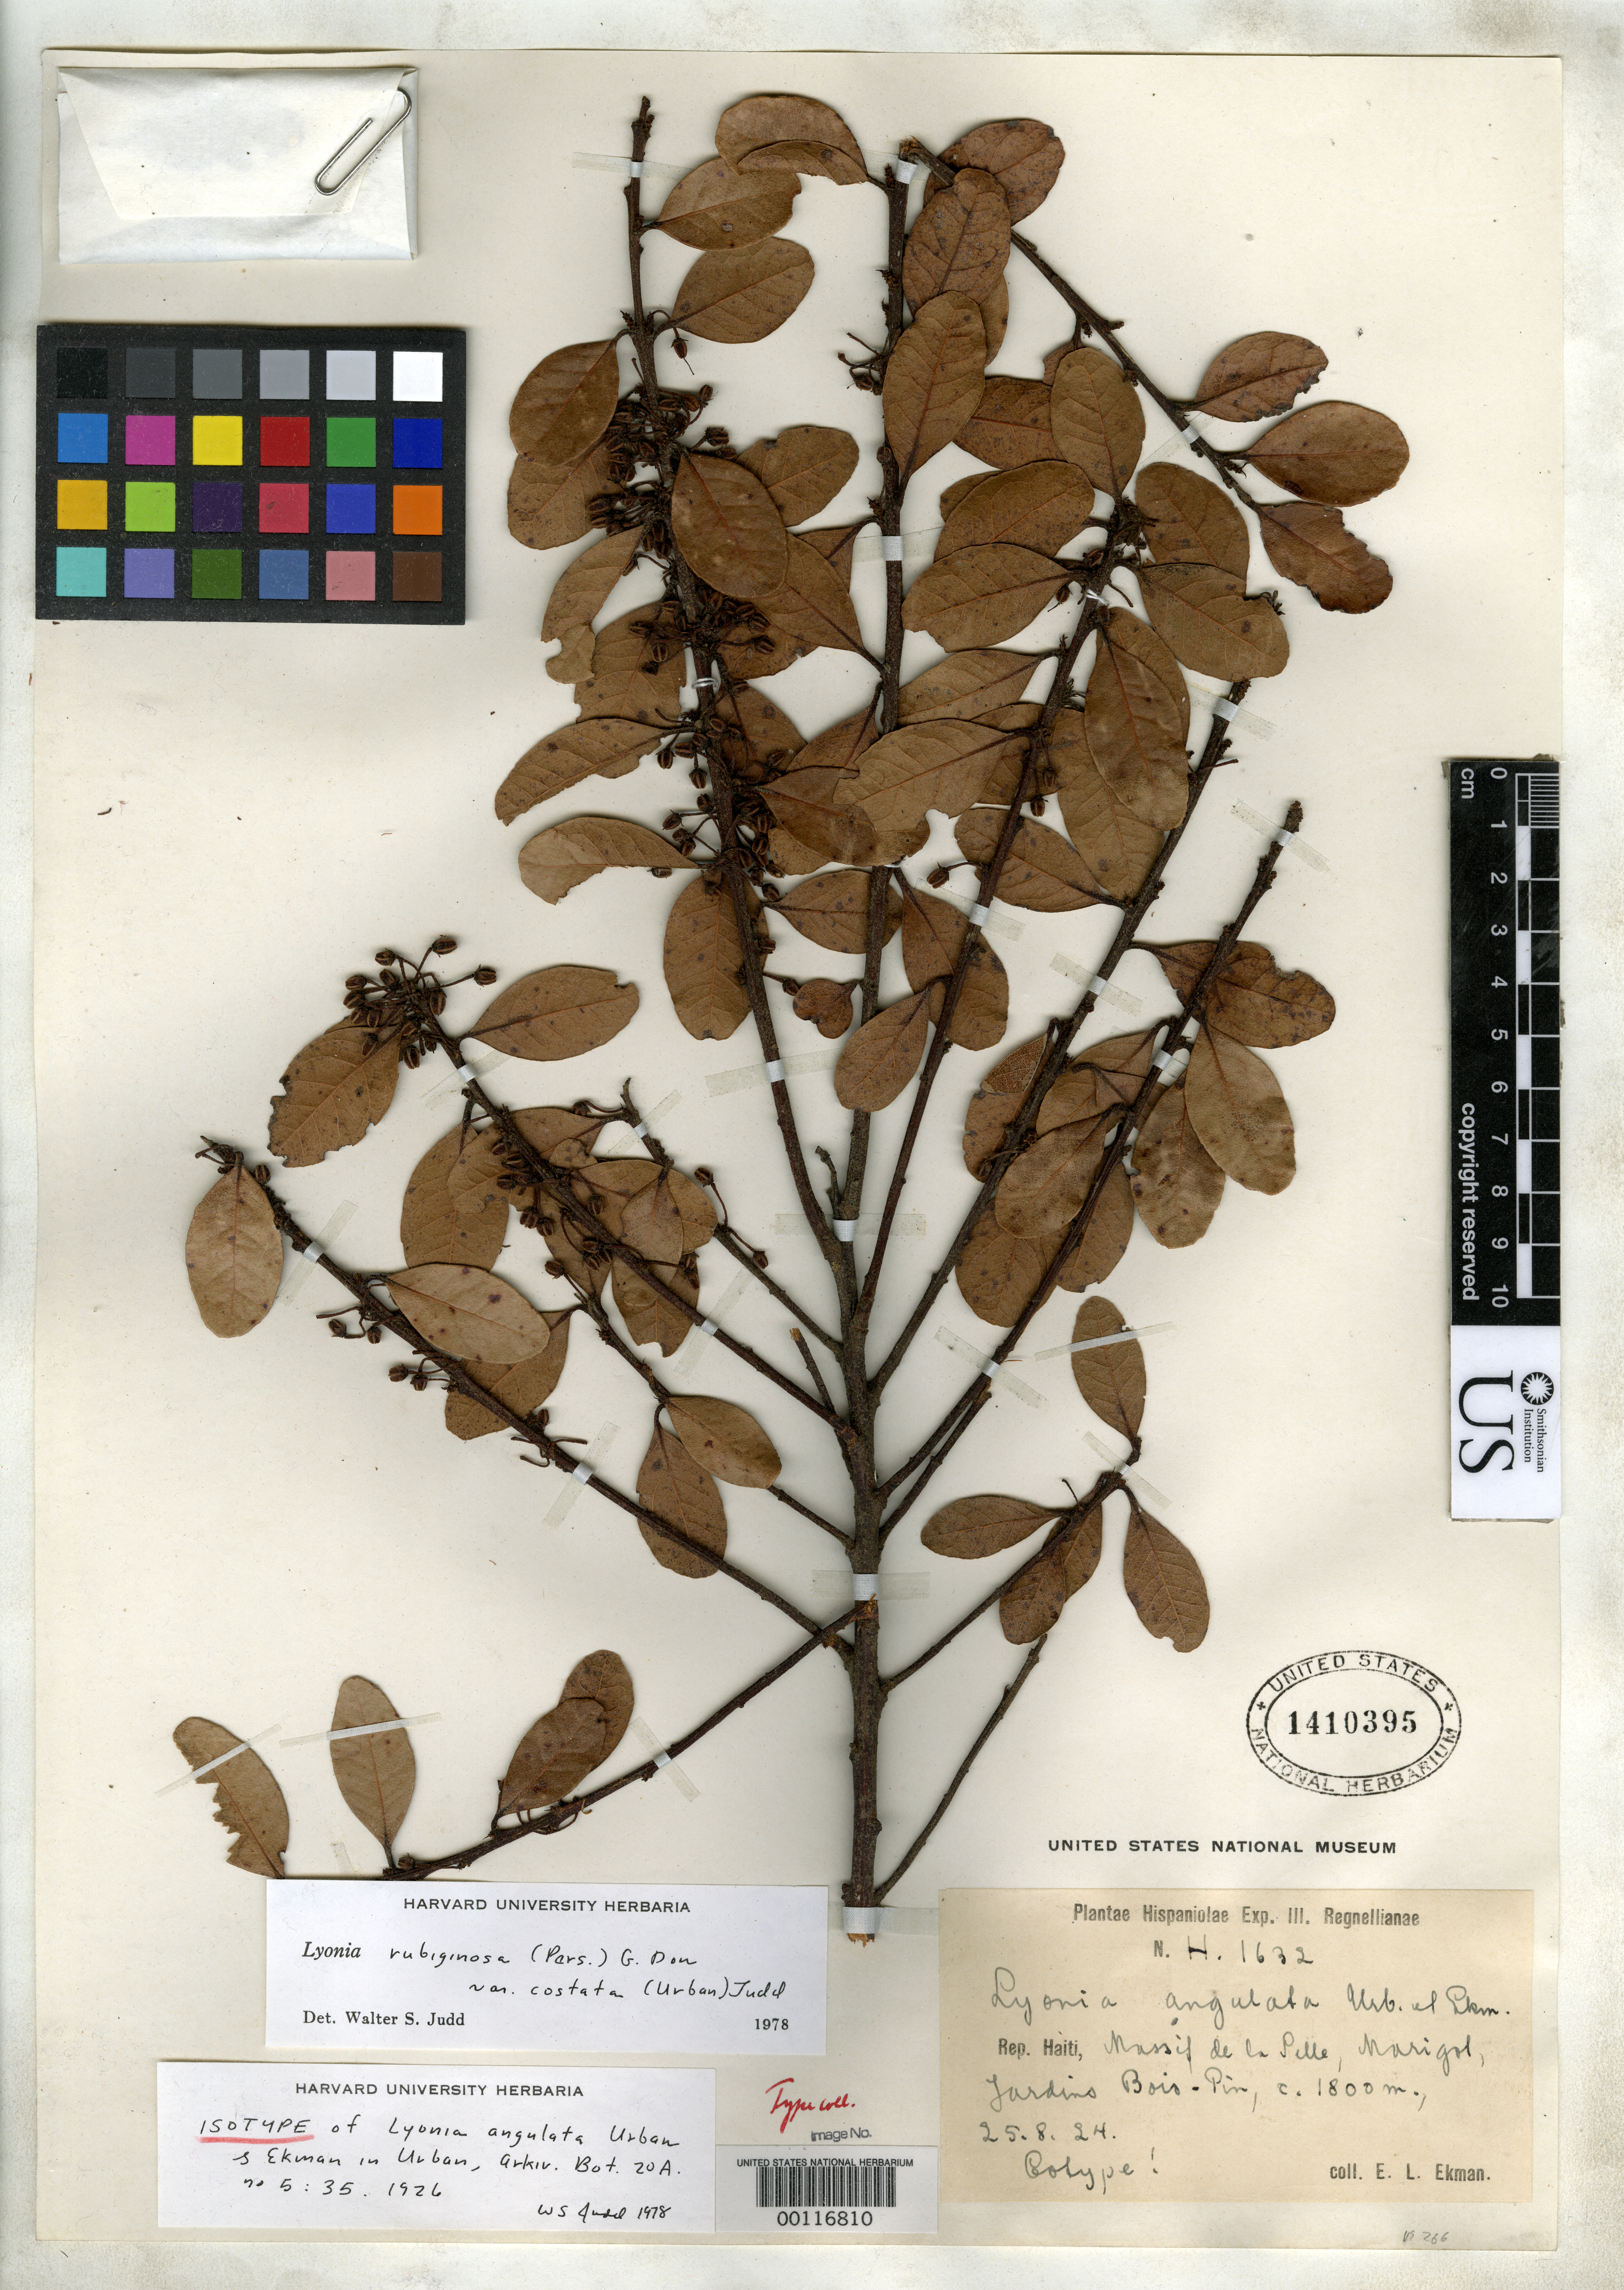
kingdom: Plantae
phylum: Tracheophyta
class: Magnoliopsida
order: Ericales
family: Ericaceae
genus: Lyonia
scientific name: Lyonia angulata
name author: Urb. & Ekman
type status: Isotype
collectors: E. L. Ekman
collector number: H 1632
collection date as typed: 25 Aug 1924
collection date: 1924-08-25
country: Haiti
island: Hispaniola Island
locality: Massif de La Selle in Jardin Bois pin.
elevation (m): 1900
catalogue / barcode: US 1410395